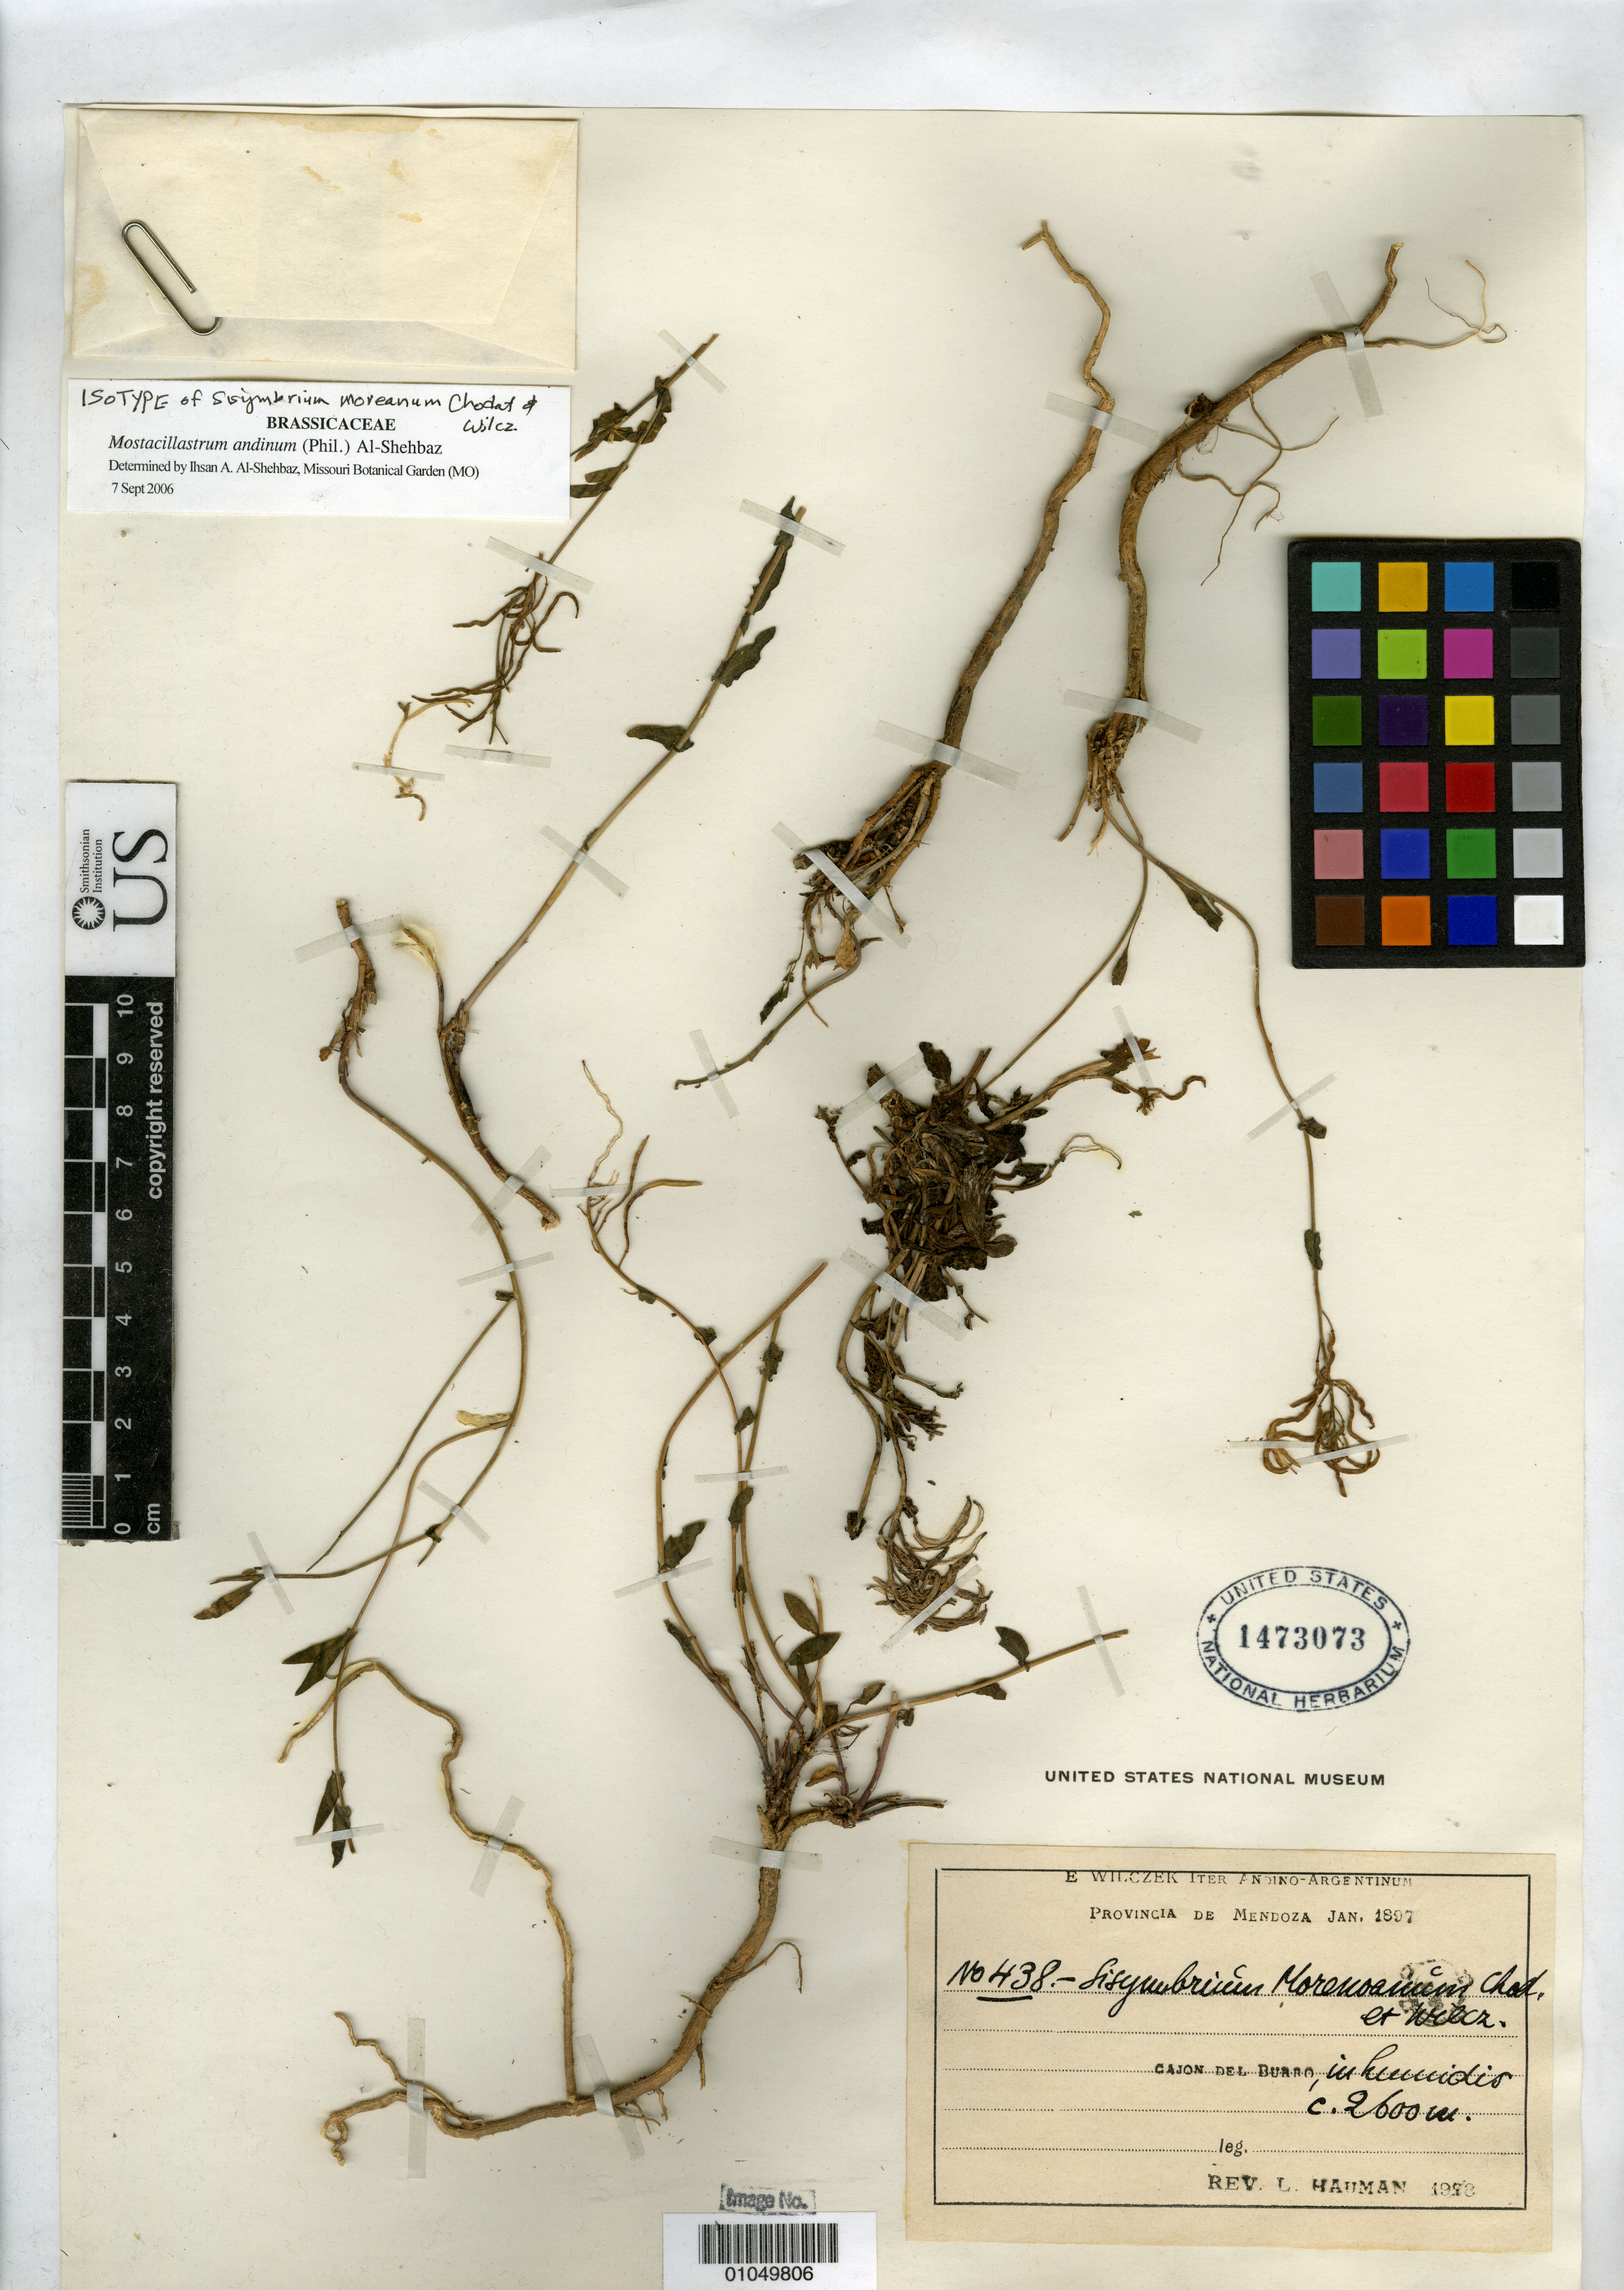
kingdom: Plantae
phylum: Tracheophyta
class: Magnoliopsida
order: Brassicales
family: Brassicaceae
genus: Sisymbrium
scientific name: Sisymbrium morenoanum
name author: Chodat & Wilczek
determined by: Al-Shehbaz, I. A., (MO), Missouri Botanical Garden (UNITED STATES)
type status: Isotype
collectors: E. Wilczek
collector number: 438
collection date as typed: Jan 1897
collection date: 1897-01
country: Argentina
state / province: Mendoza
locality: Provincia de Mendoza, Cajon del Burro.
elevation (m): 2600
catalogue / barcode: US 1473073